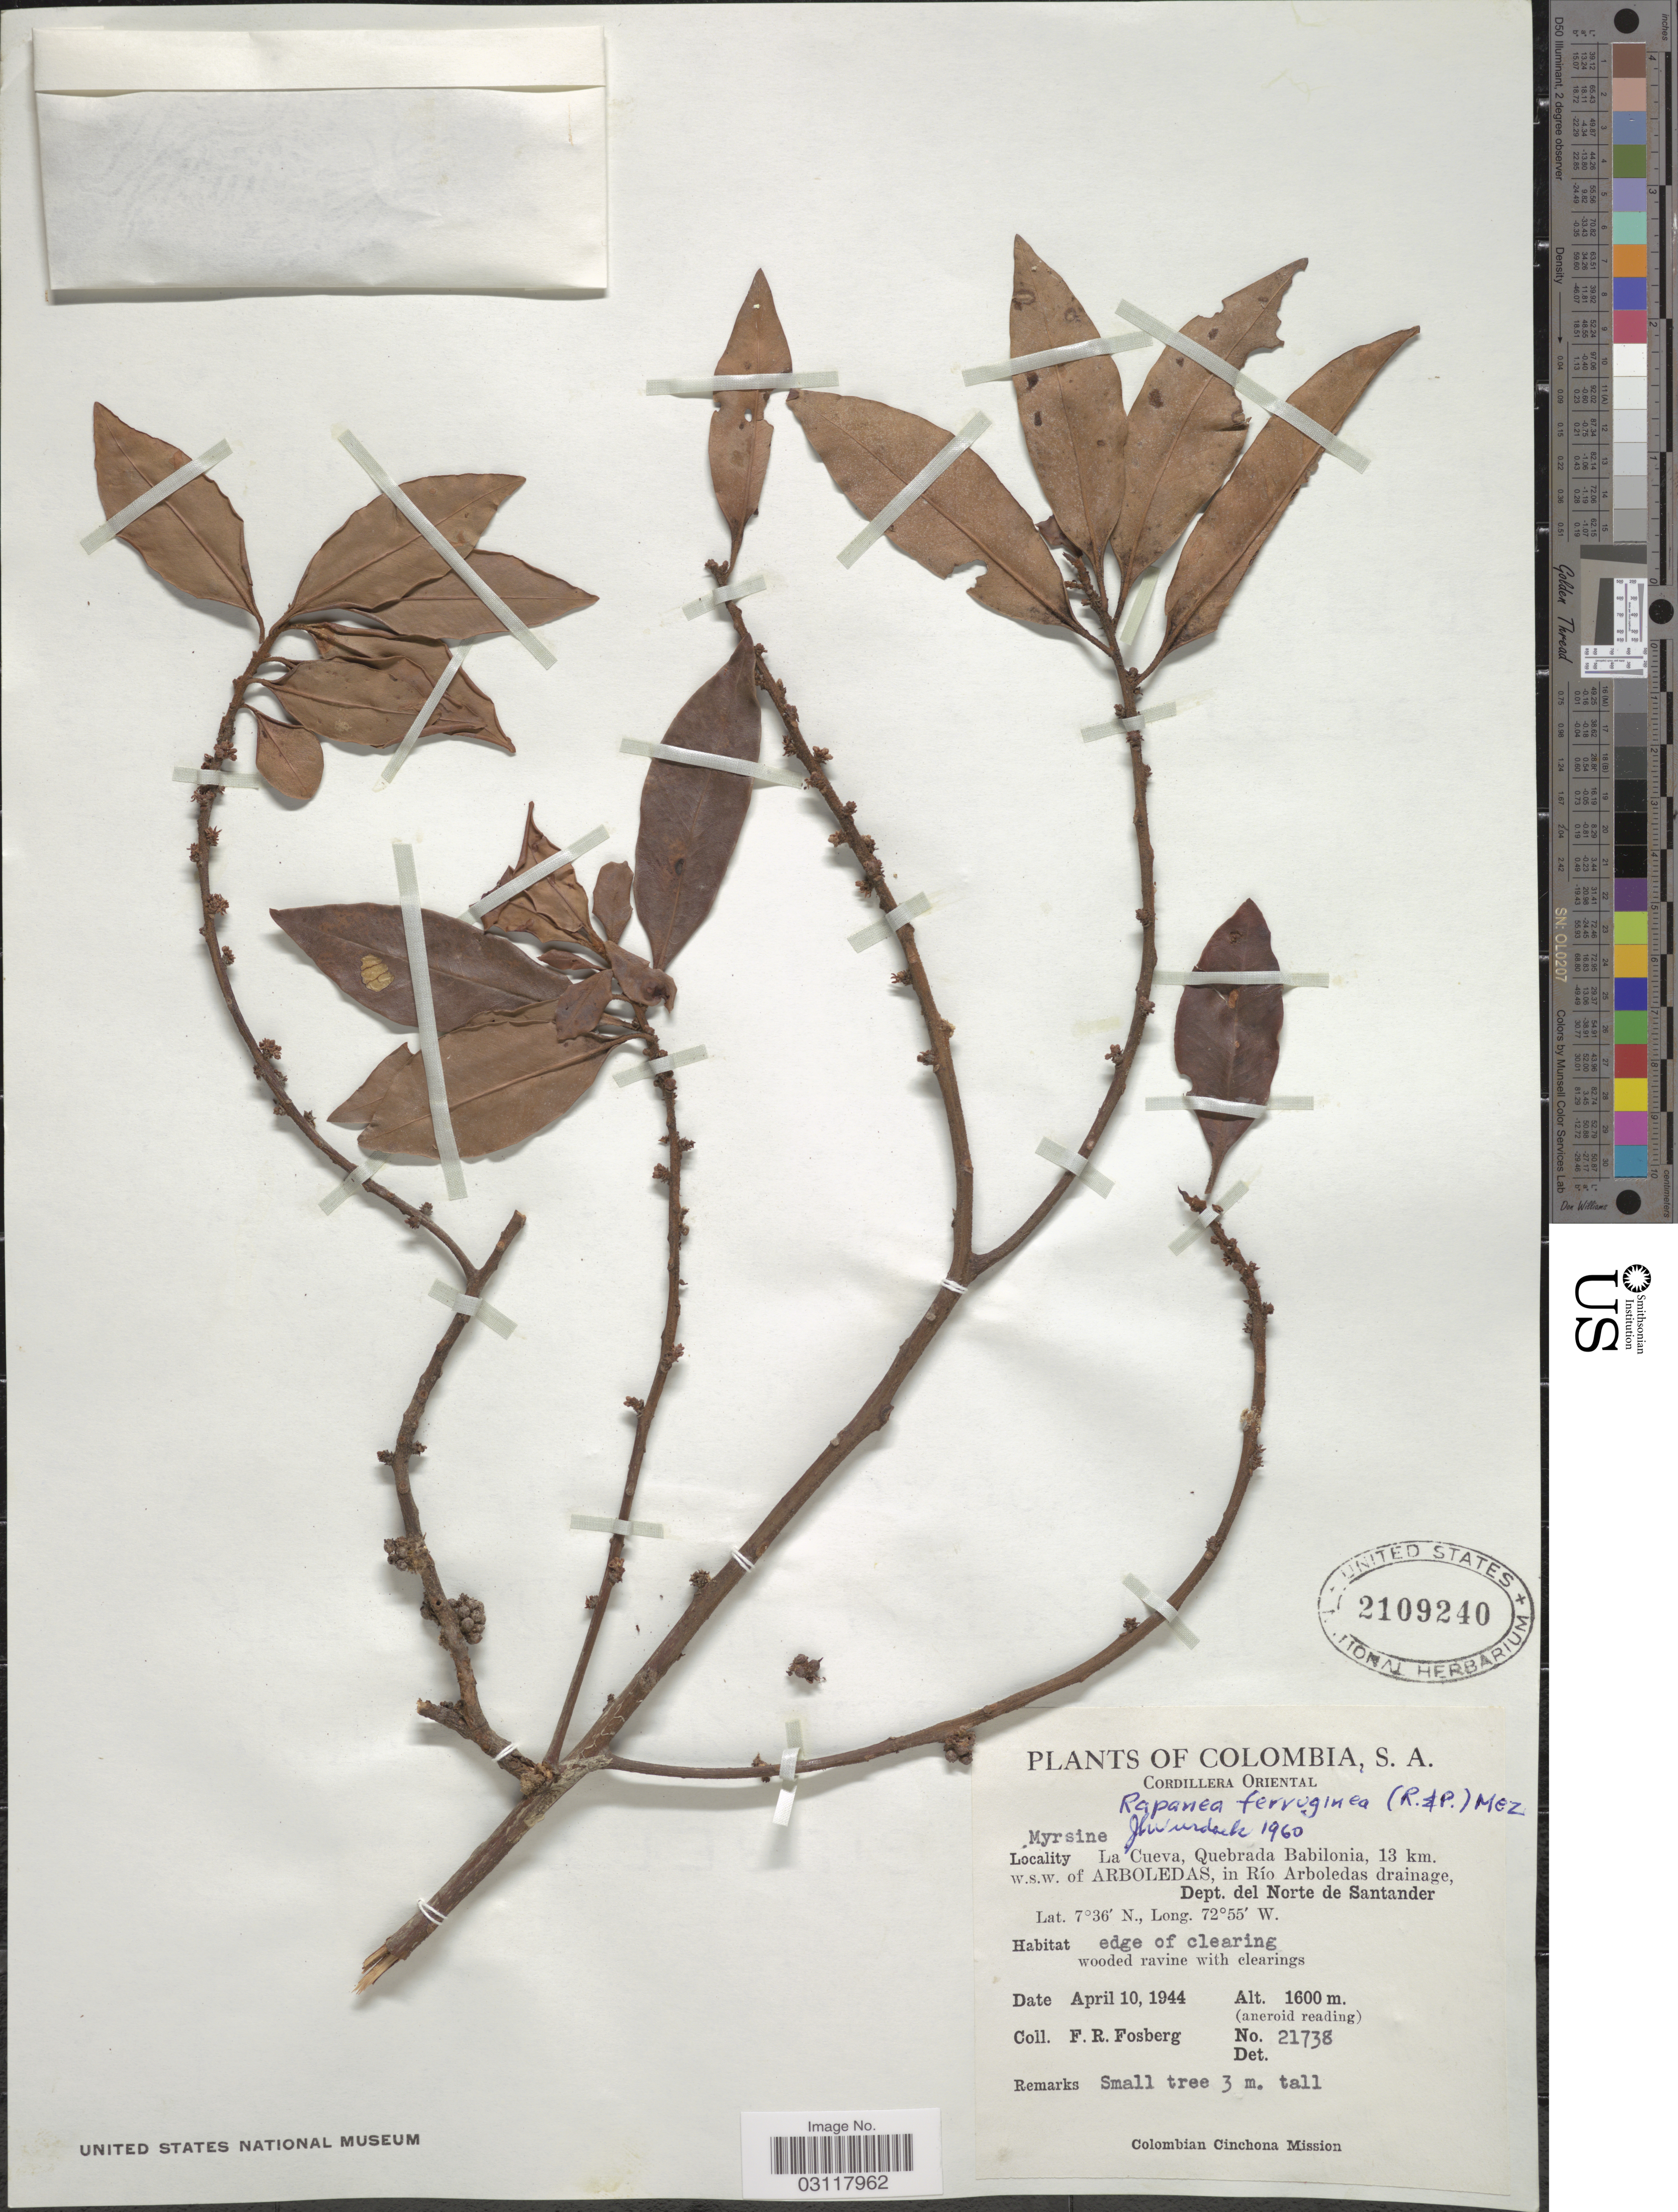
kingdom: Plantae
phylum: Tracheophyta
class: Magnoliopsida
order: Ericales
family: Primulaceae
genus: Rapanea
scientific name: Rapanea ferruginea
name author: (Ruiz & Pav.) Mez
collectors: F. R. Fosberg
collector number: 21738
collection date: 1944-04-10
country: Colombia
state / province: Norte de Santander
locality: Cordillera Oriental, La Cueva, Quebrada Babilonia, 13 km. w.s.w. of Arboledas, in Río Arboledas drainage, Dept. del Norte de Santander.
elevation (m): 1600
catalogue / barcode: US 2109240